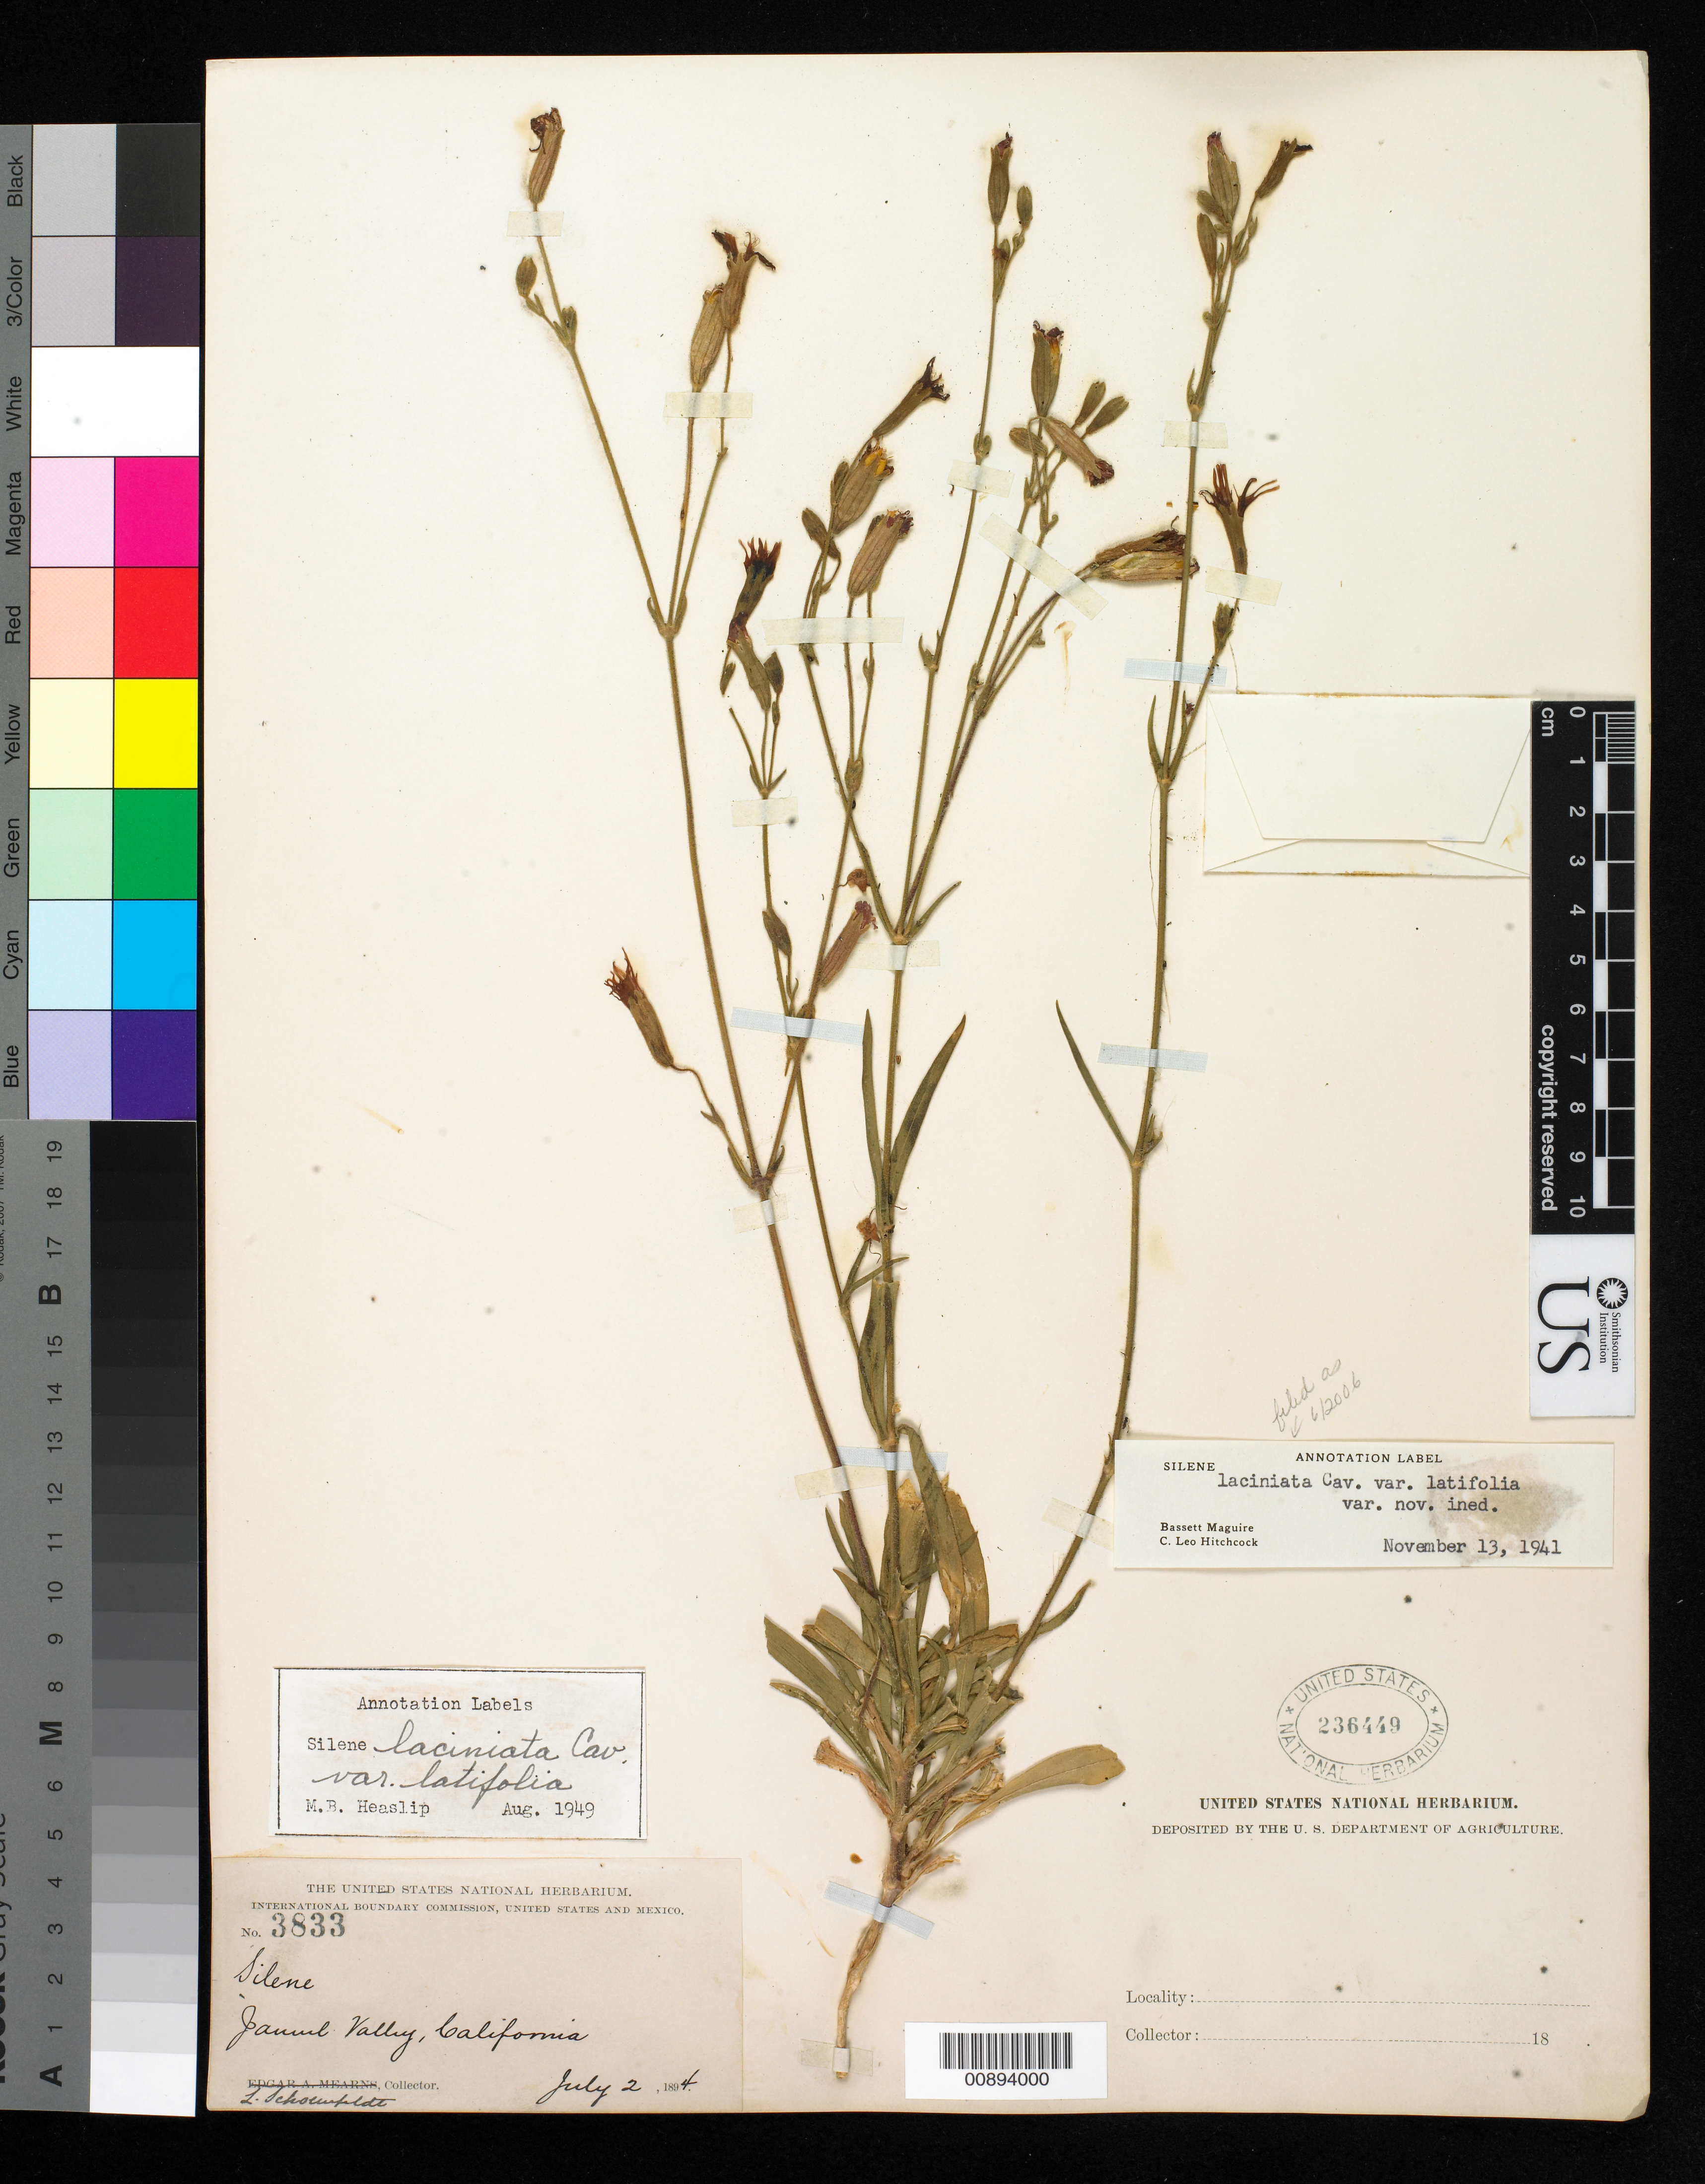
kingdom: Plantae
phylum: Tracheophyta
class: Magnoliopsida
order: Caryophyllales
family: Caryophyllaceae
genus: Silene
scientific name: Silene laciniata var. latifolia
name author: C.L. Hitchc. & Maguire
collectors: L. Schoenfeldt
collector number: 3833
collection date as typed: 02 Jul 1894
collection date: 1894-07-02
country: United States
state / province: California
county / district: San Diego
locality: Jamul Valley, California.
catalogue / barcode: US 236449